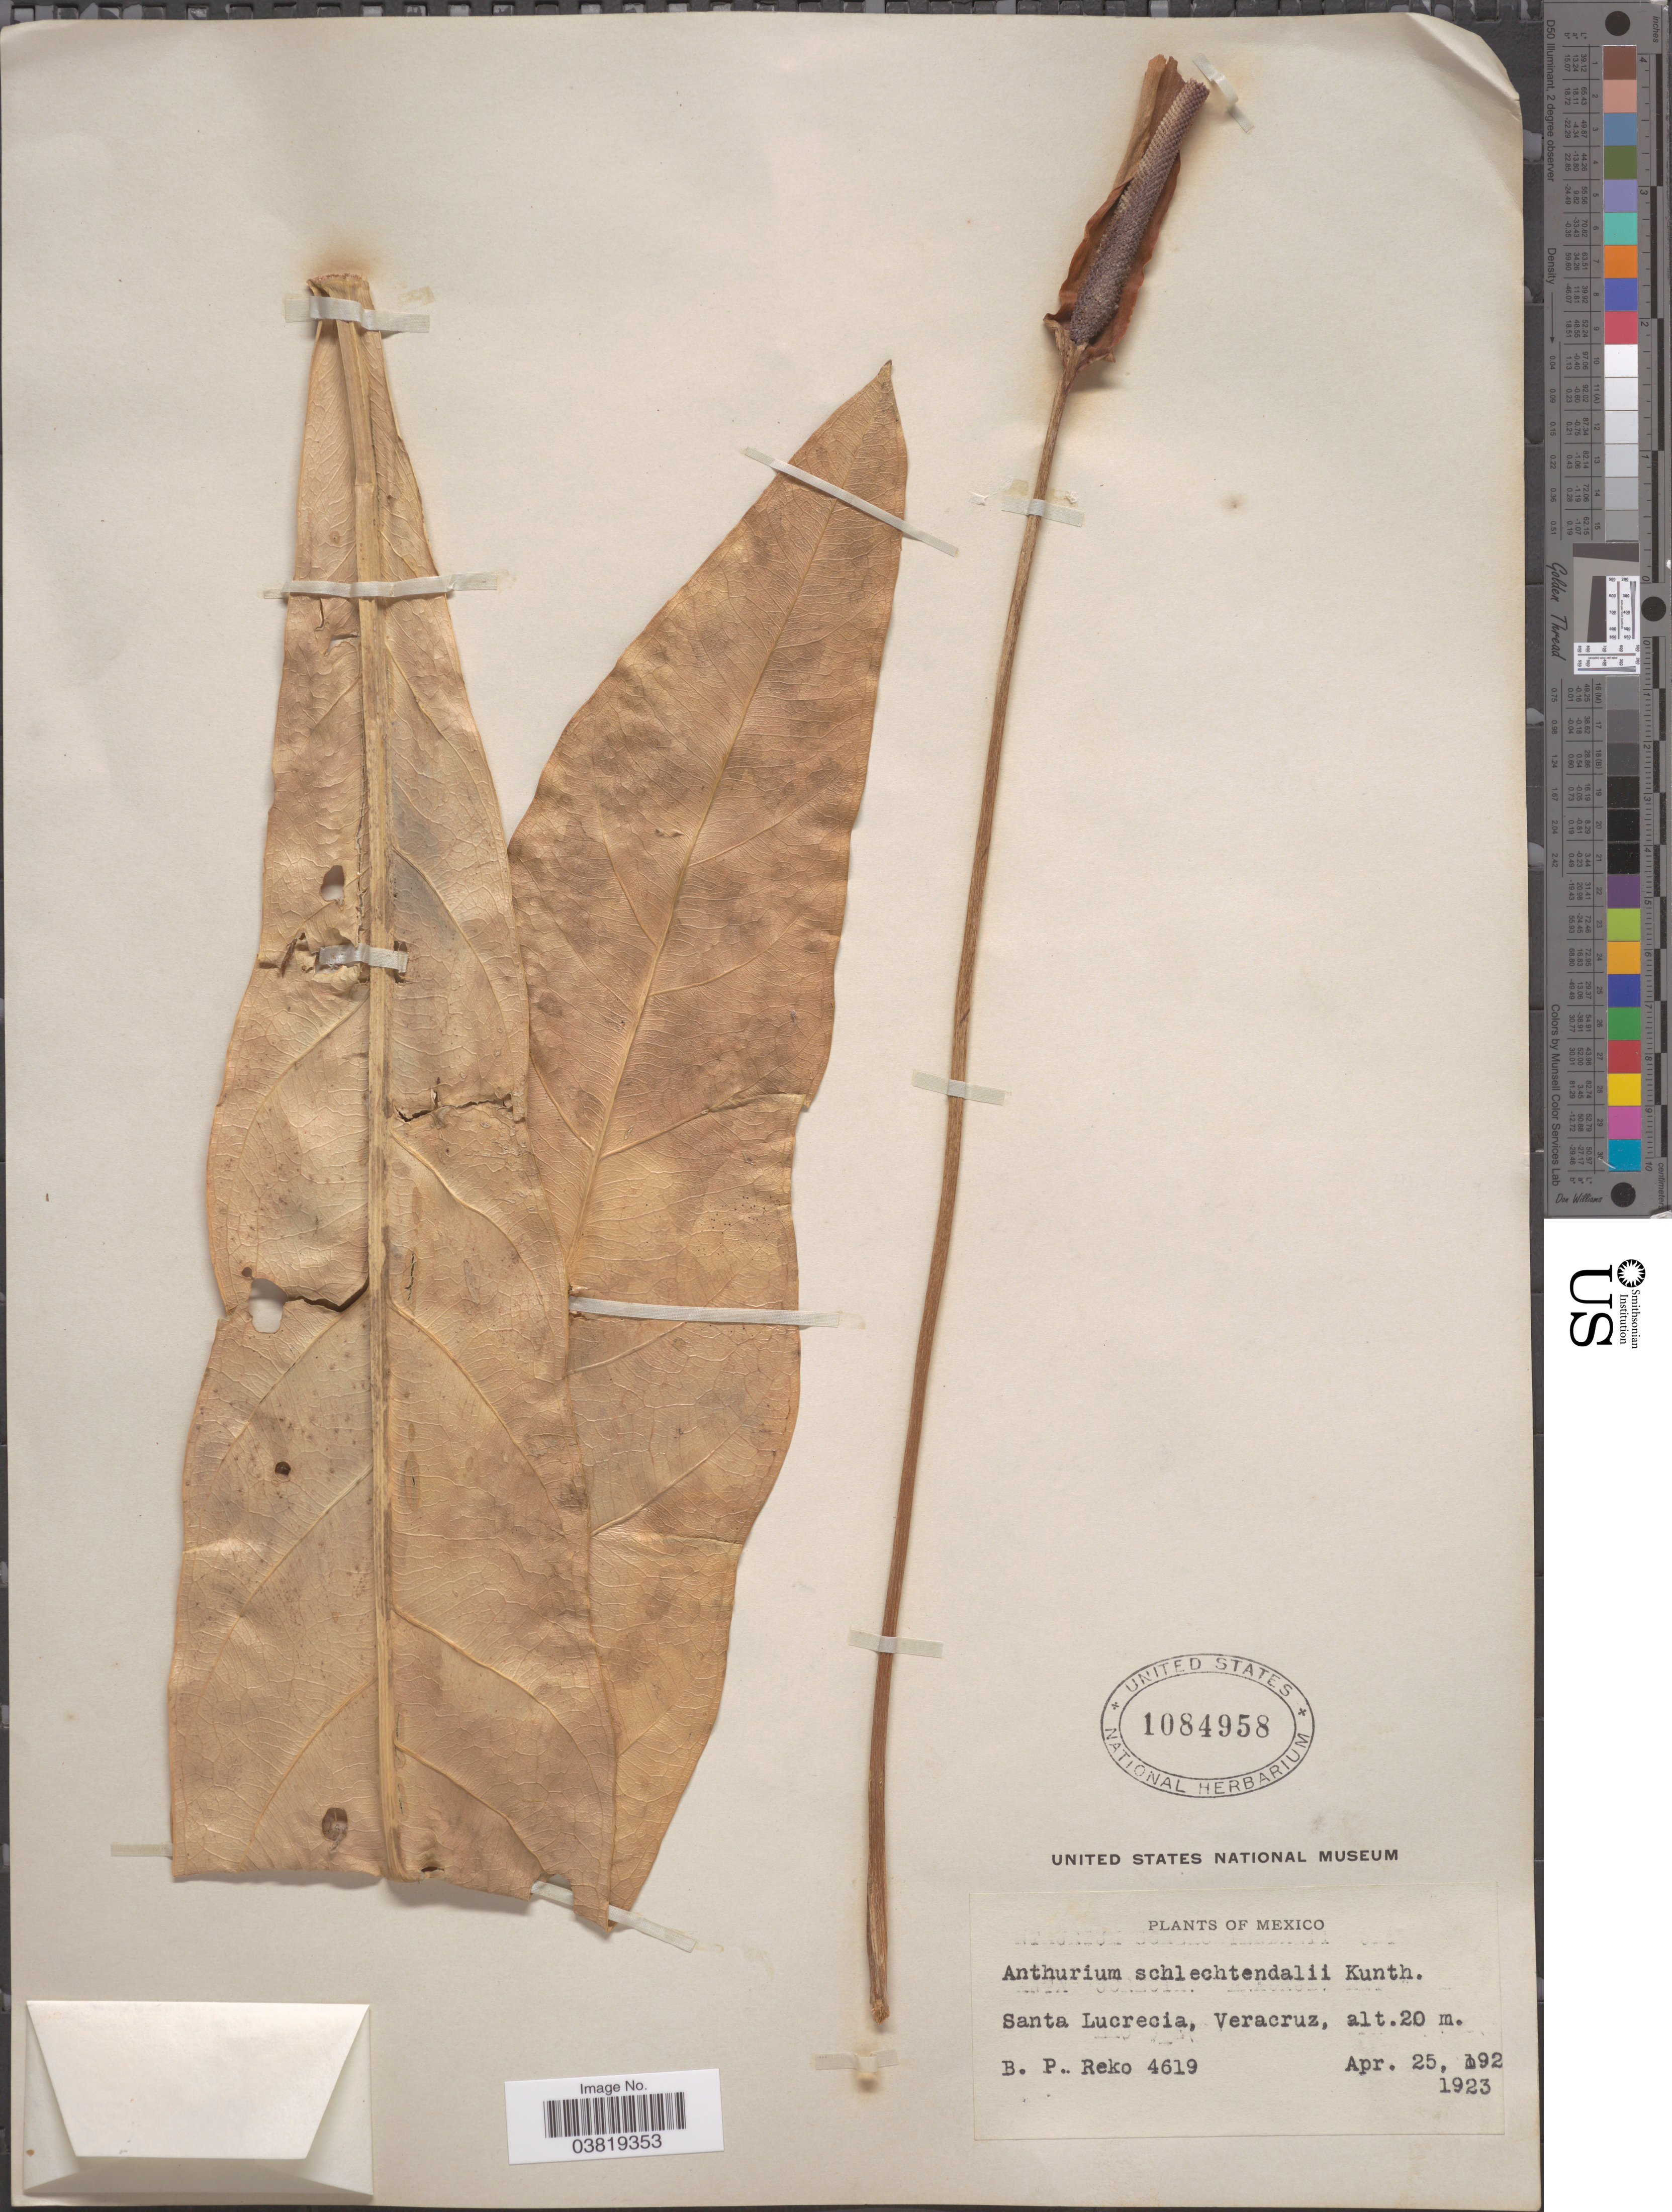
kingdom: Plantae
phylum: Tracheophyta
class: Liliopsida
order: Alismatales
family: Araceae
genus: Anthurium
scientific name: Anthurium schlechtendalii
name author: Kunth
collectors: B. P. Reko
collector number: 4619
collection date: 1923-04-25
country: Mexico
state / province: Veracruz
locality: Santa Lucrecia, Veracruz.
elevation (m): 20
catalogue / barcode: US 1084958